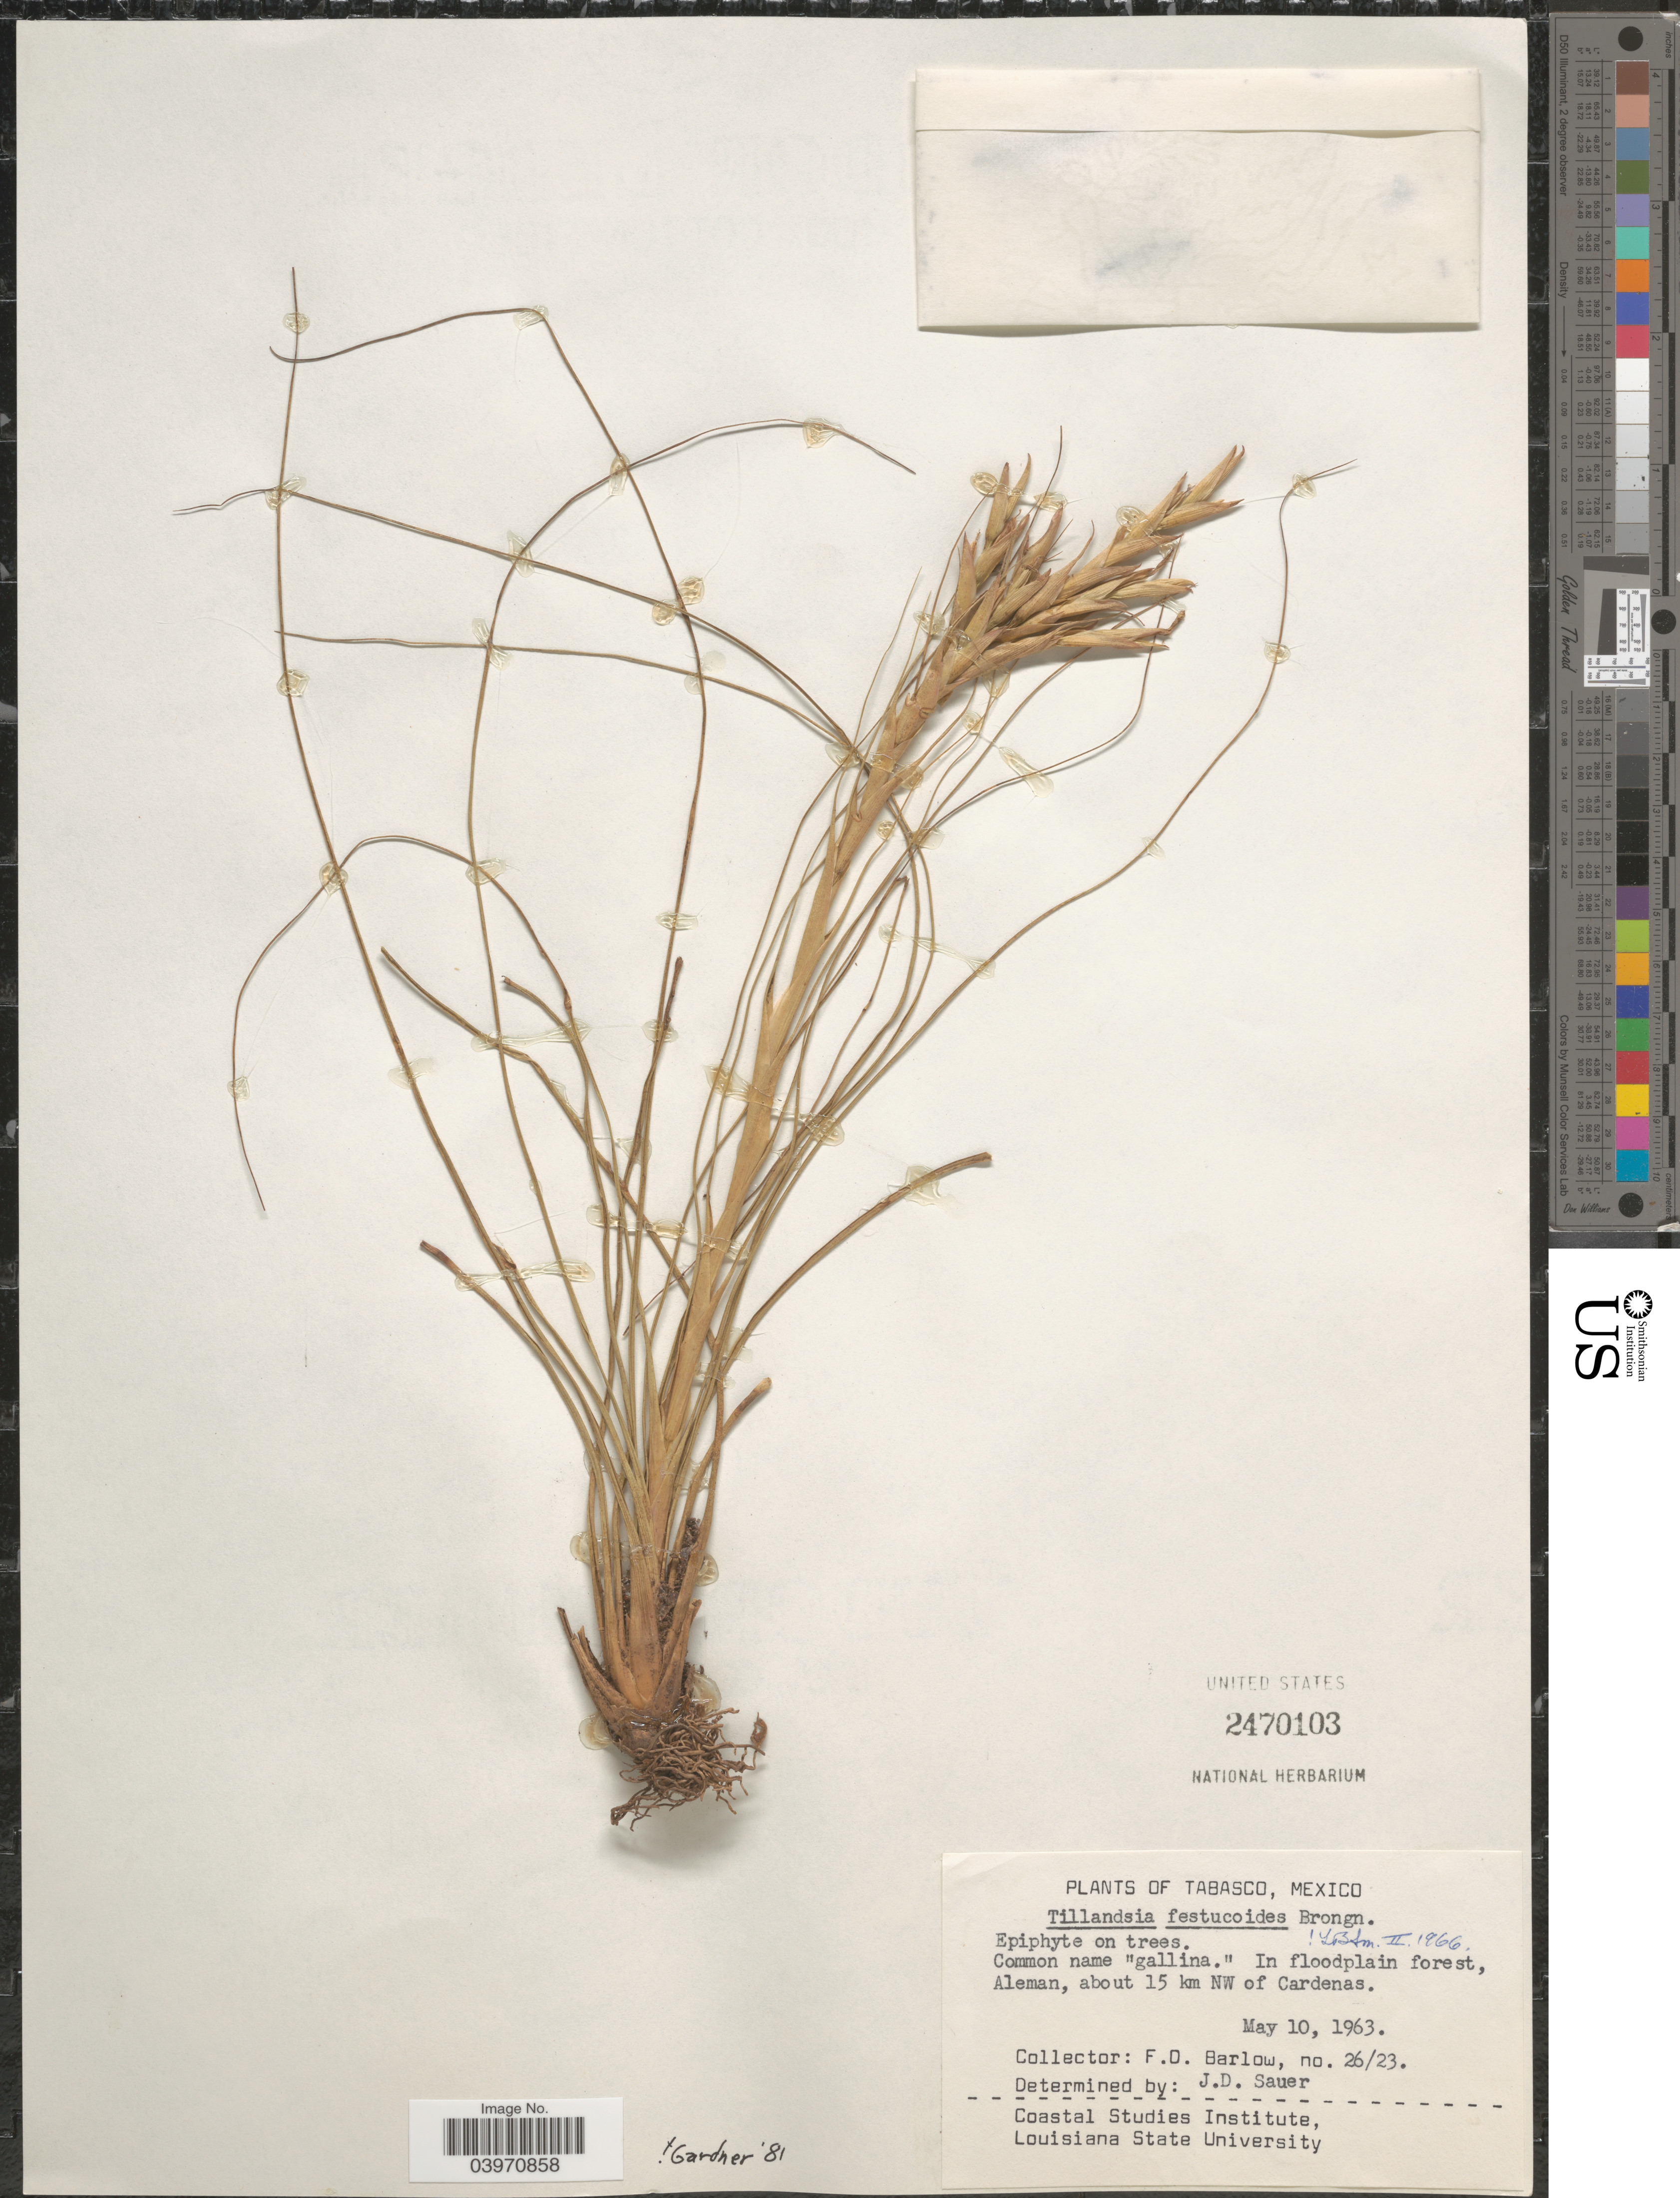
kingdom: Plantae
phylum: Tracheophyta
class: Liliopsida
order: Poales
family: Bromeliaceae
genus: Tillandsia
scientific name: Tillandsia festucoides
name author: Brongn. ex Mez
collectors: F. D. Barlow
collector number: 26/23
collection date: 1963-05-10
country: Mexico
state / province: Tabasco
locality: Aleman, about 15 km NW of Cardenas.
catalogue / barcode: US 2470103